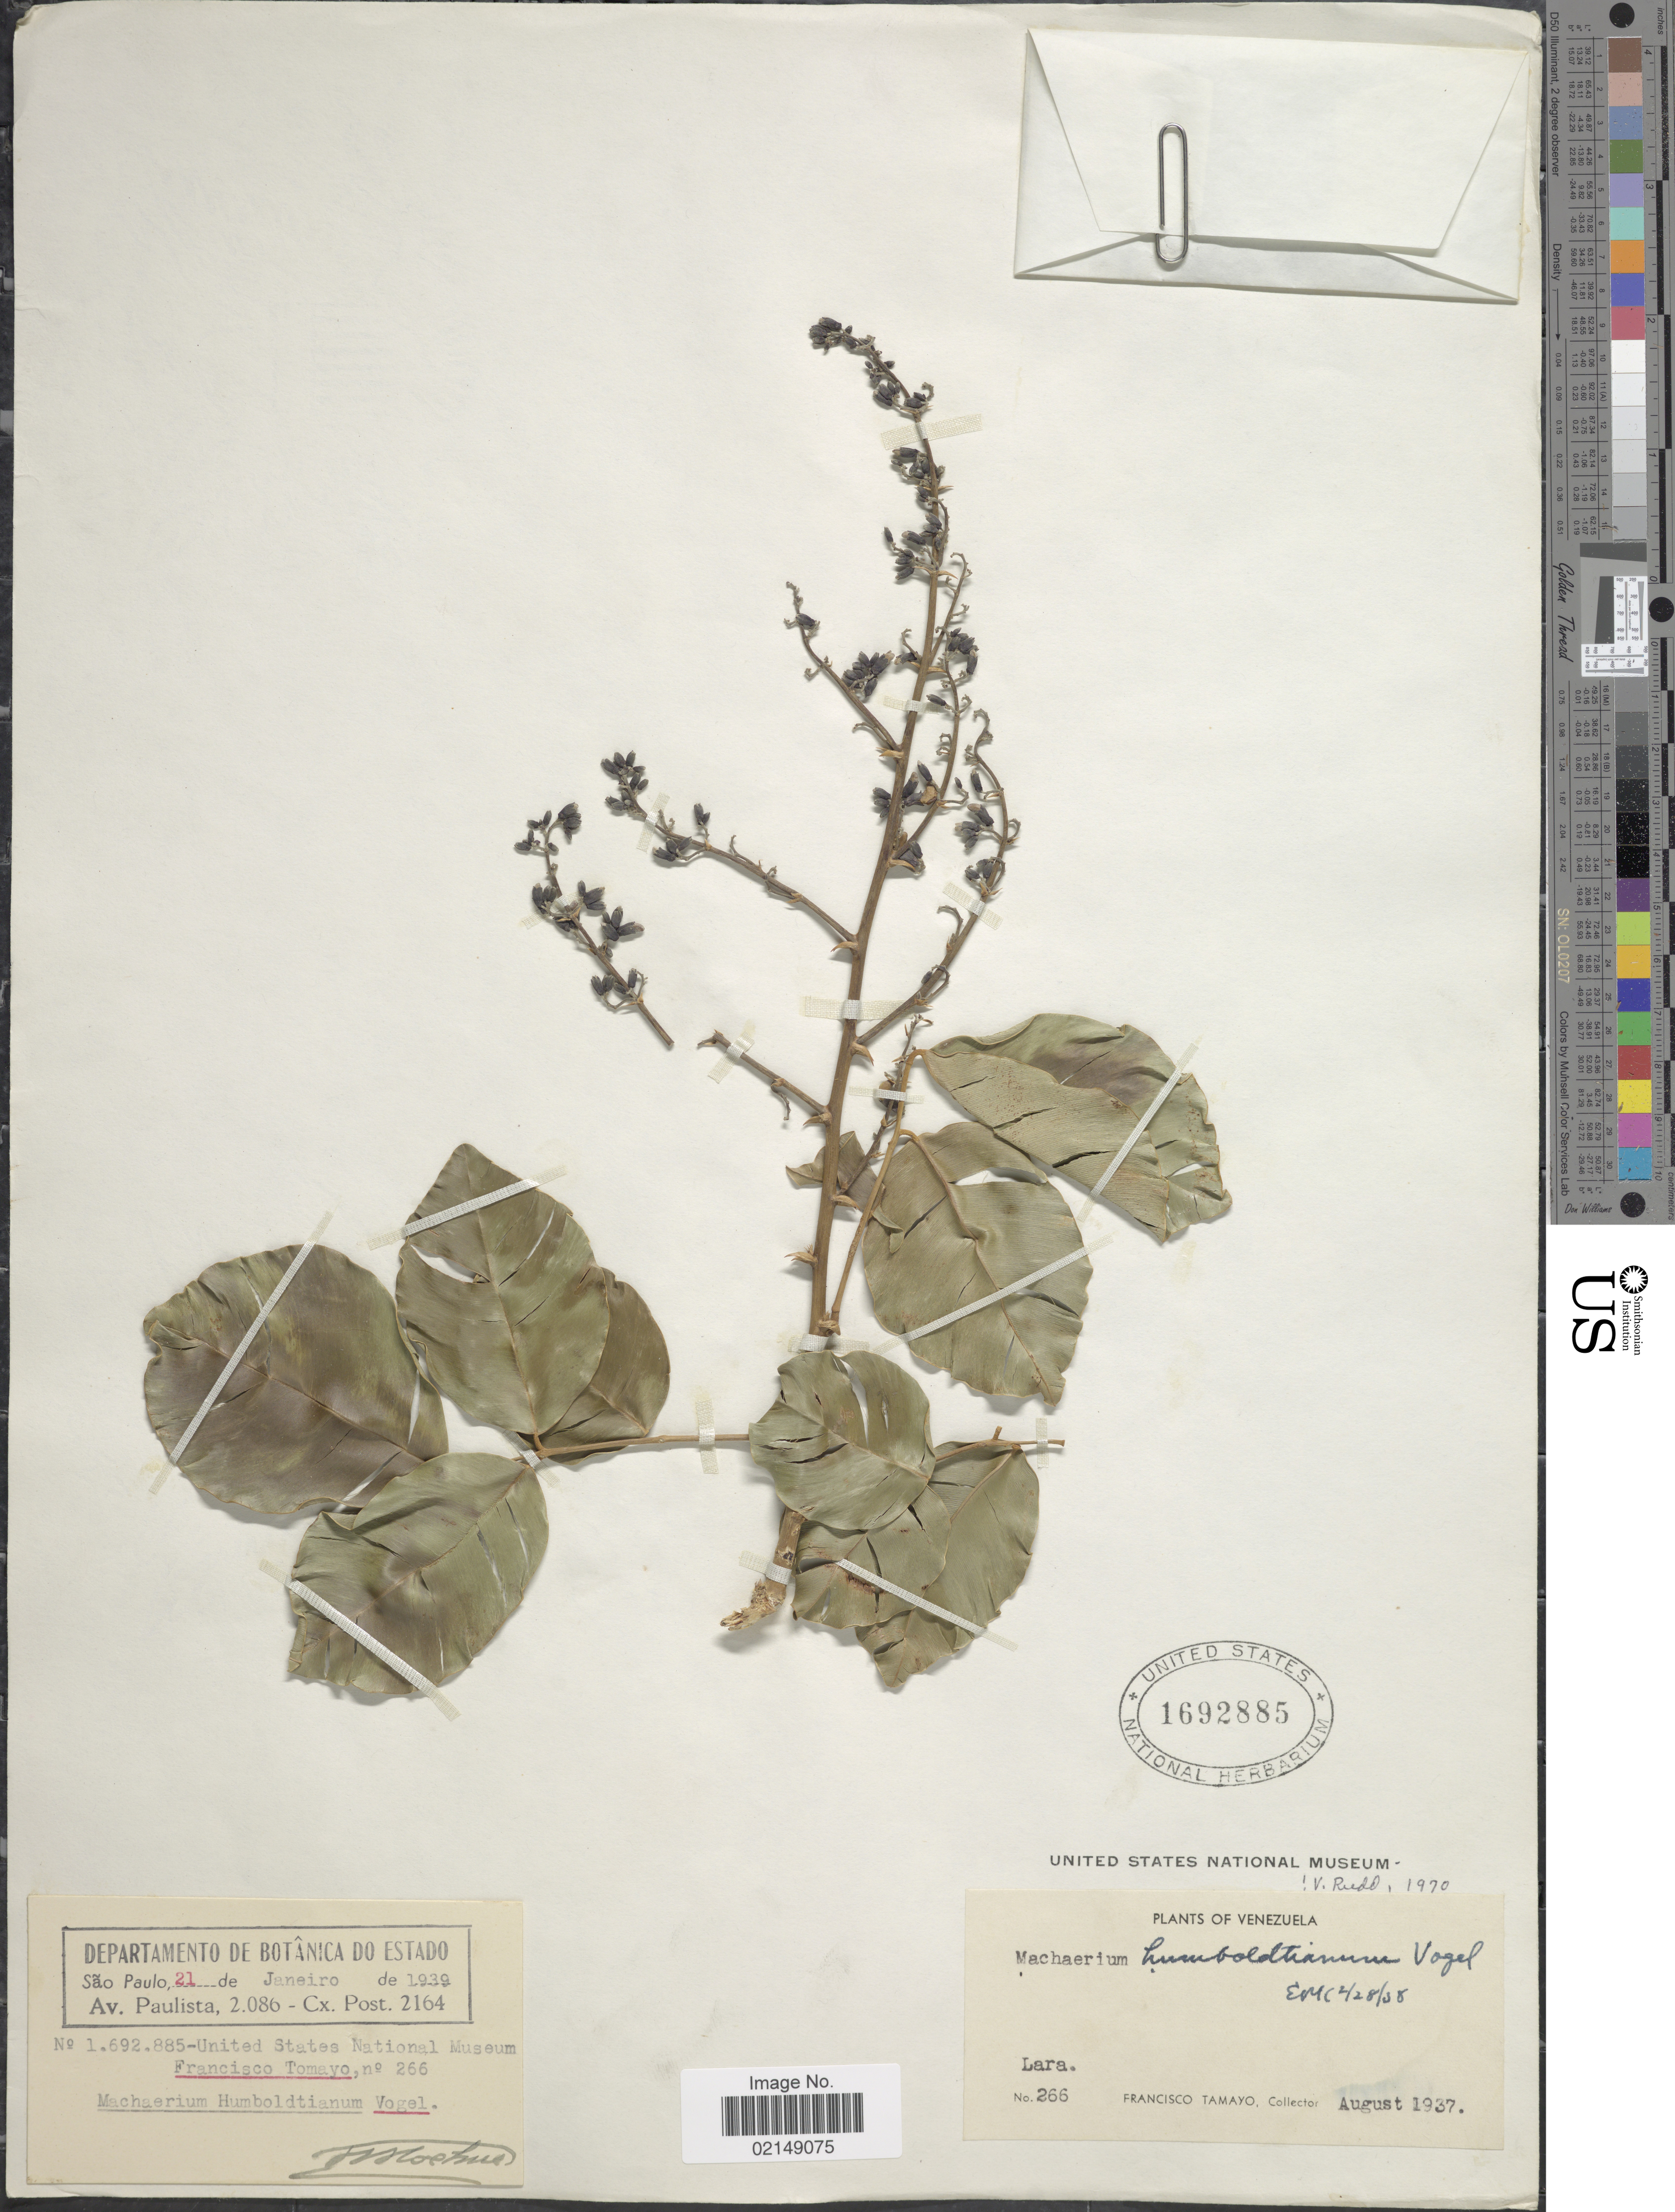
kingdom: Plantae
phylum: Tracheophyta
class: Magnoliopsida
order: Fabales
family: Fabaceae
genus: Machaerium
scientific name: Machaerium humboldtianum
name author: Vogel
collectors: F. Tamayo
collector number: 266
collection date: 1937-08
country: Venezuela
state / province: Lara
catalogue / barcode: US 1692885